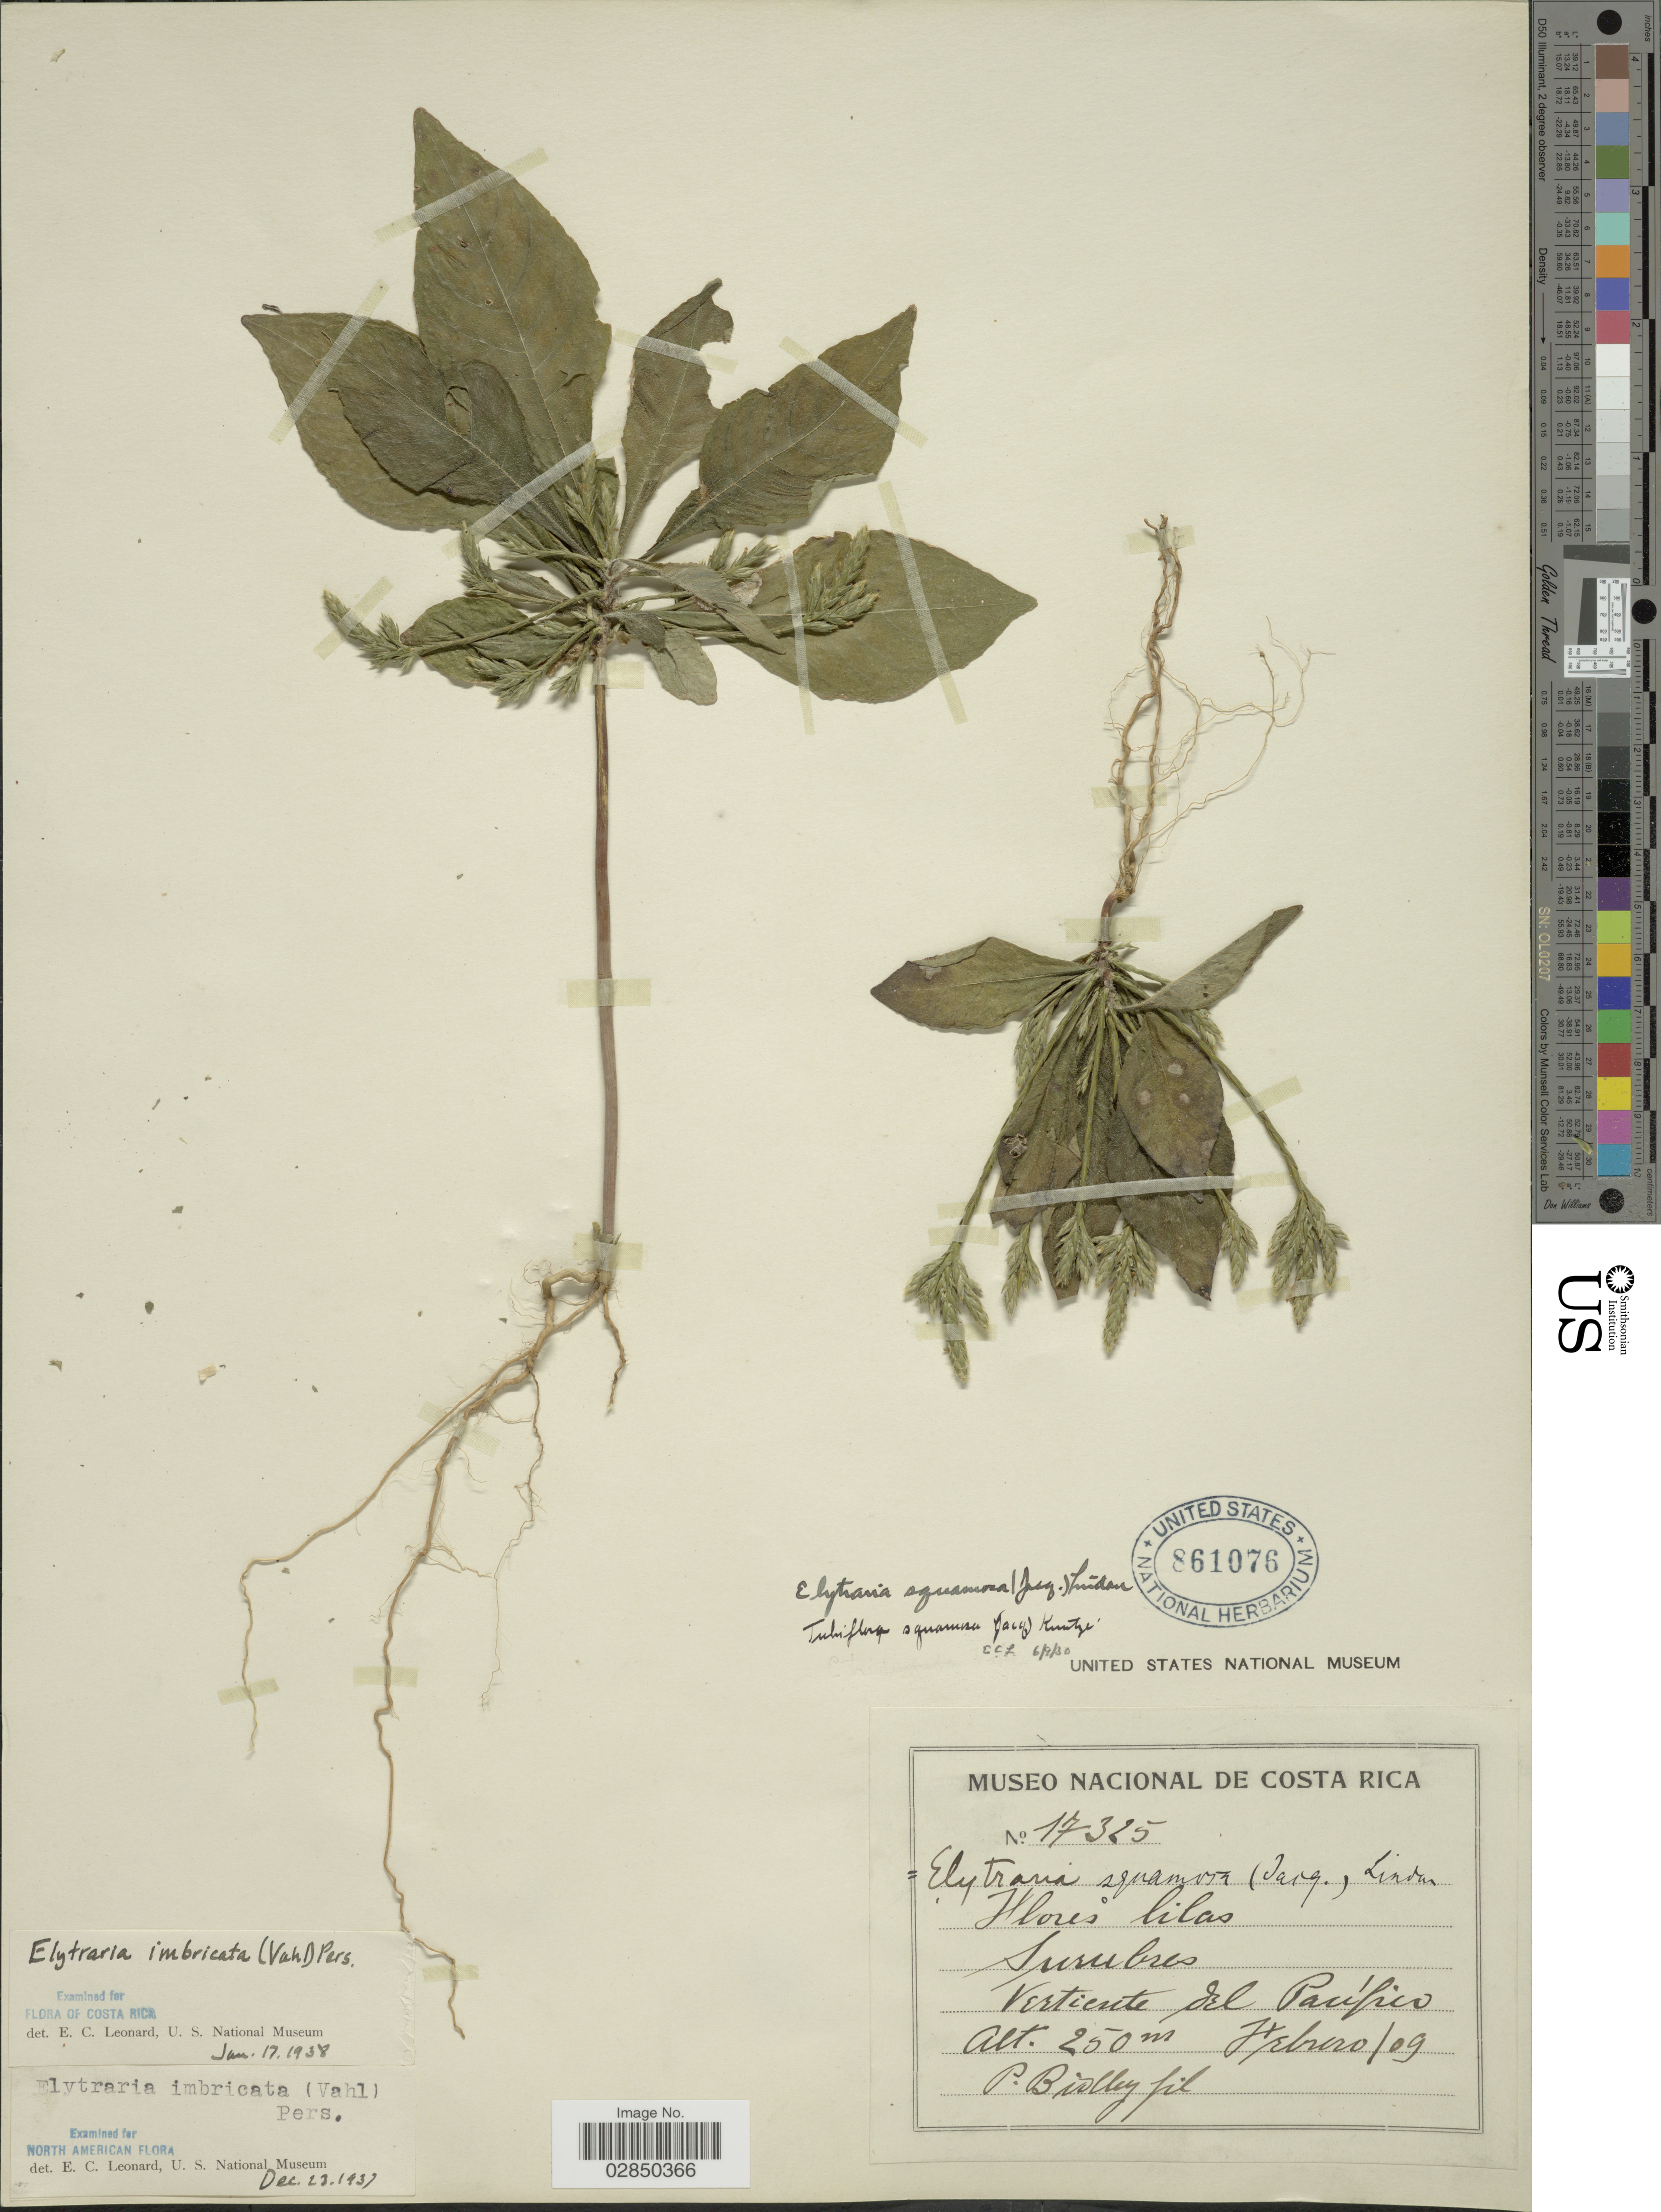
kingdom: Plantae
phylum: Tracheophyta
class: Magnoliopsida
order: Lamiales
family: Acanthaceae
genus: Elytraria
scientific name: Elytraria imbricata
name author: (Vahl) Pers.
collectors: P. Biolley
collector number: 17325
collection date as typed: Transcribed d/m/y: /2/9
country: Costa Rica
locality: Surubres. Vertiente del Pau'fico.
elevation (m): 250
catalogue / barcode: US 861076